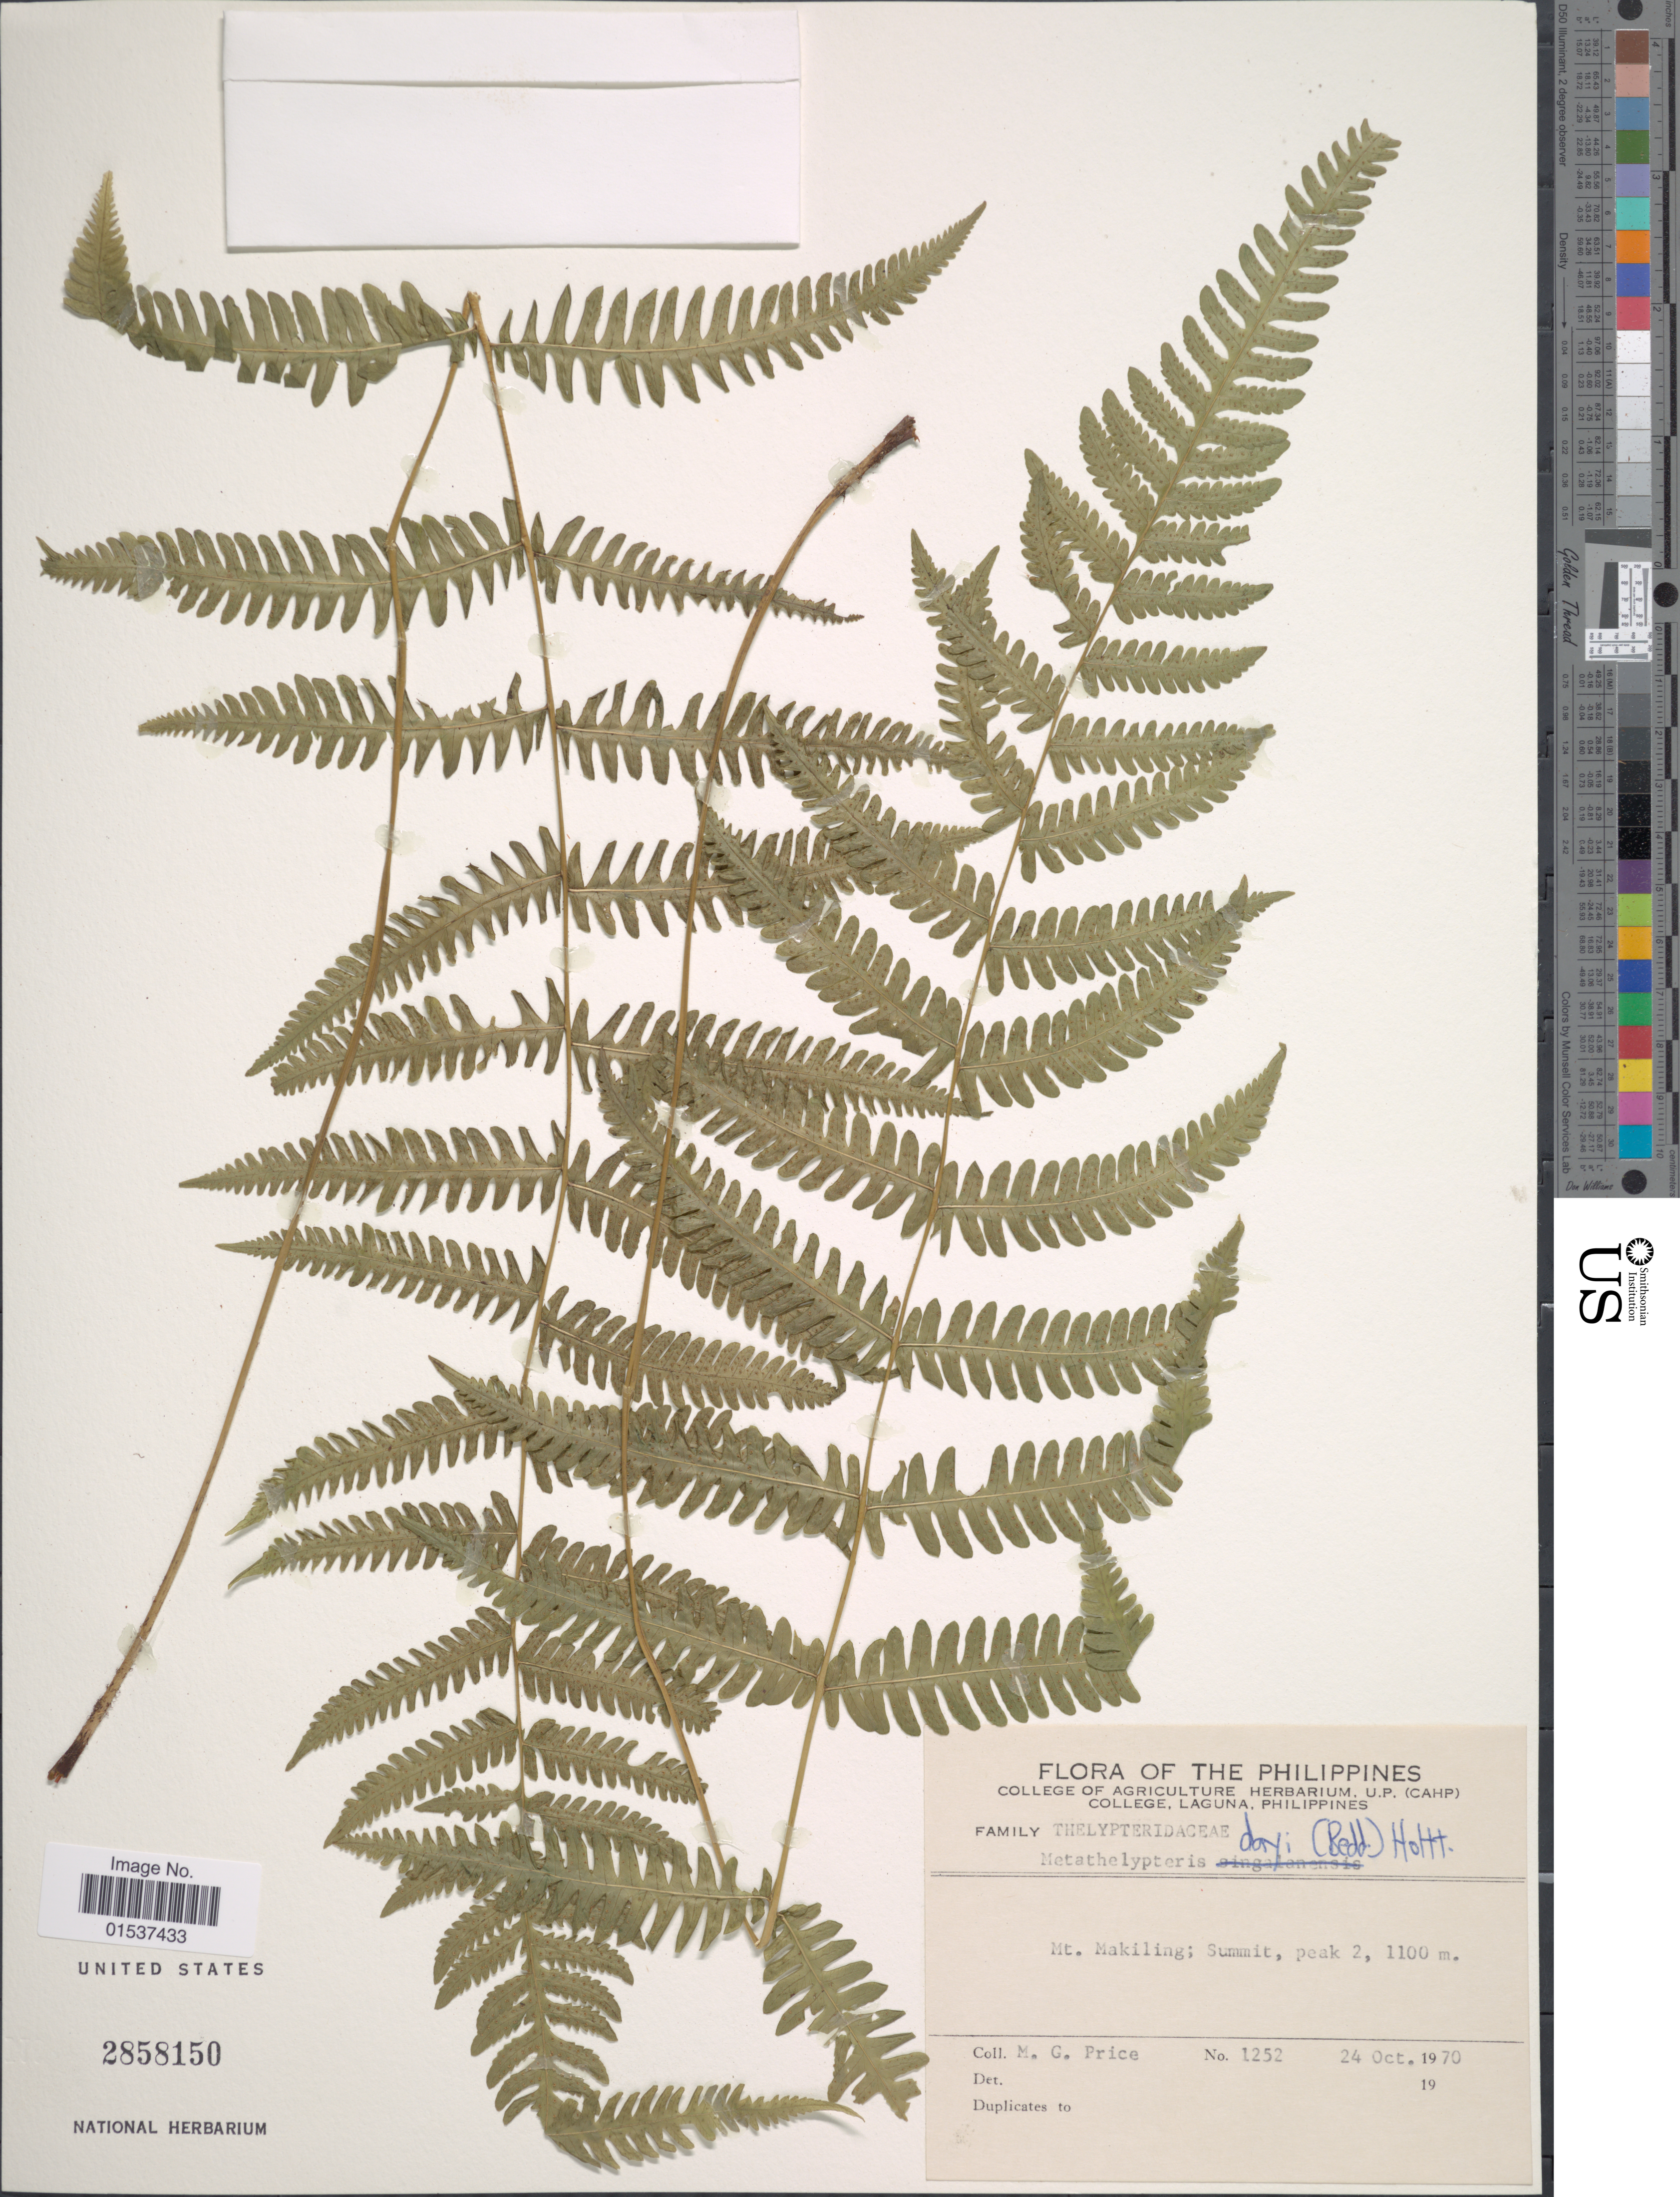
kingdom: Plantae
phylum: Tracheophyta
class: Polypodiopsida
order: Polypodiales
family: Thelypteridaceae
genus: Metathelypteris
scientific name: Metathelypteris dayi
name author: (Bedd.) Holttum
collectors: M. G. Price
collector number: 1252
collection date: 1970-10-24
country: Philippines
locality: Mt. Makiling; Summit, peak 2.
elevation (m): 1100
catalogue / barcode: US 2858150